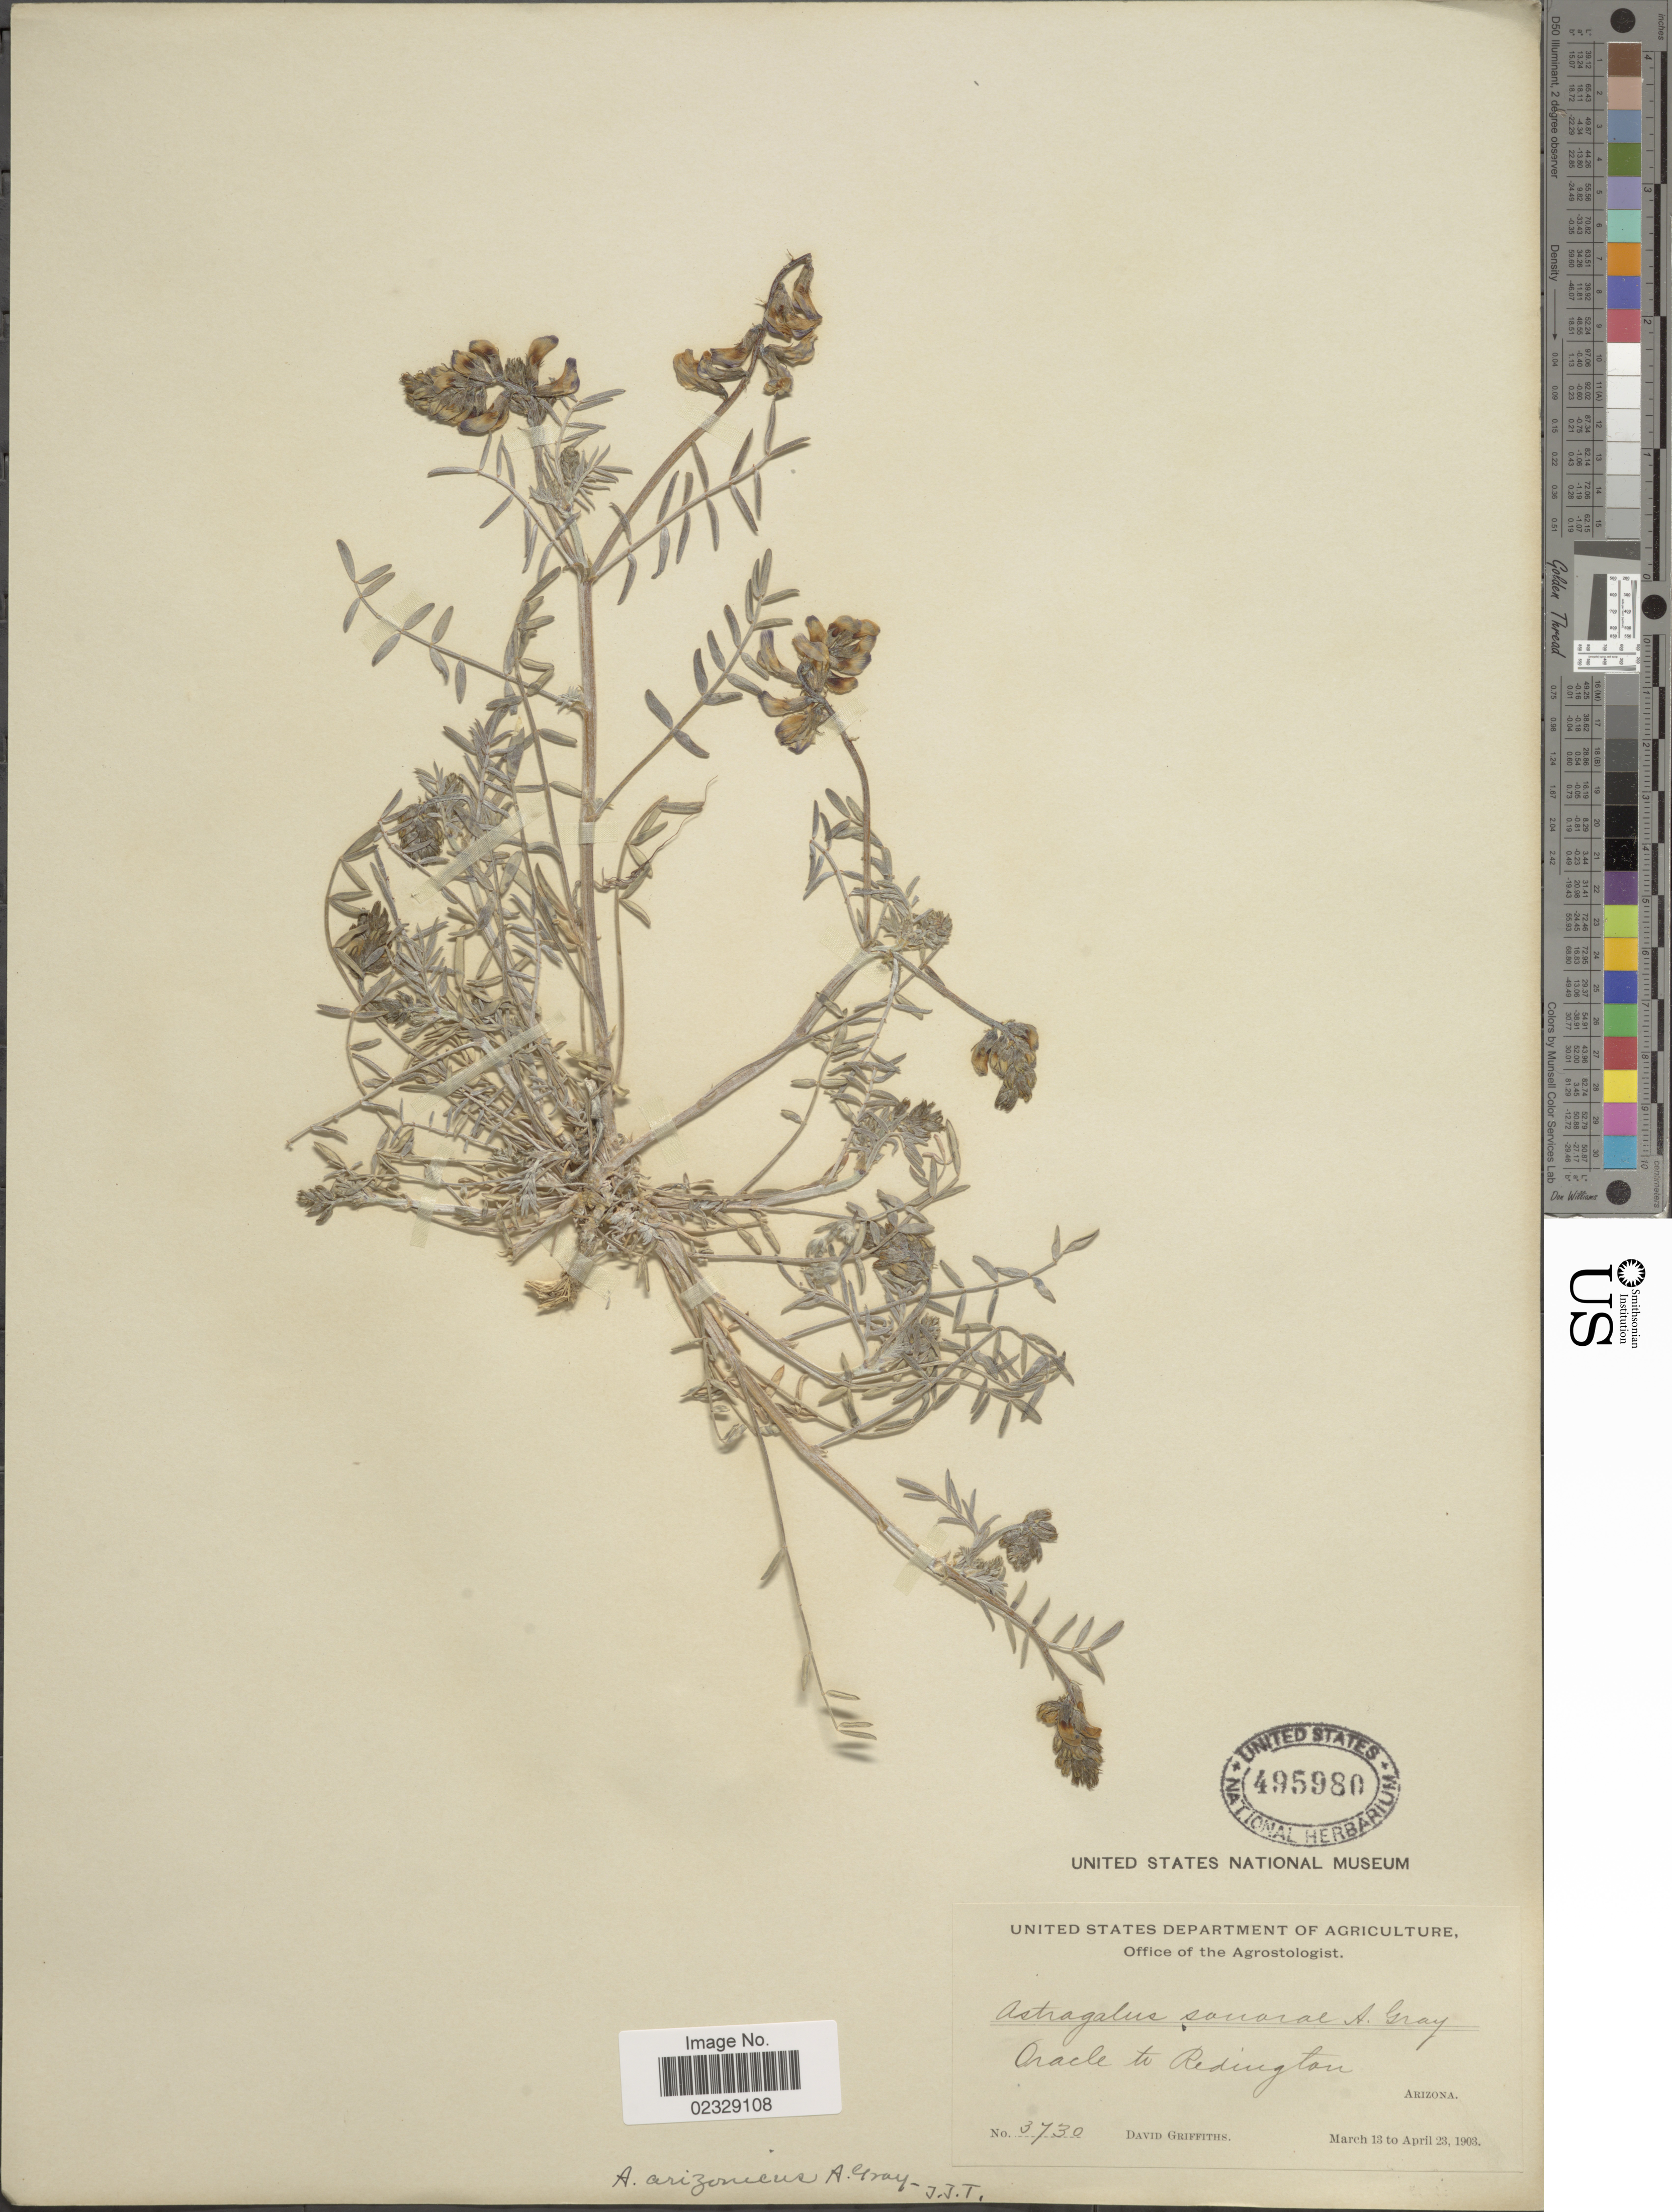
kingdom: Plantae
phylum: Tracheophyta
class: Magnoliopsida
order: Fabales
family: Fabaceae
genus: Astragalus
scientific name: Astragalus arizonicus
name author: A. Gray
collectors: D. Griffiths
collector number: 3730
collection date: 1903-03-13/1903-04-23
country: United States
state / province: Arizona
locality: Oracle to Redington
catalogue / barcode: US 495980